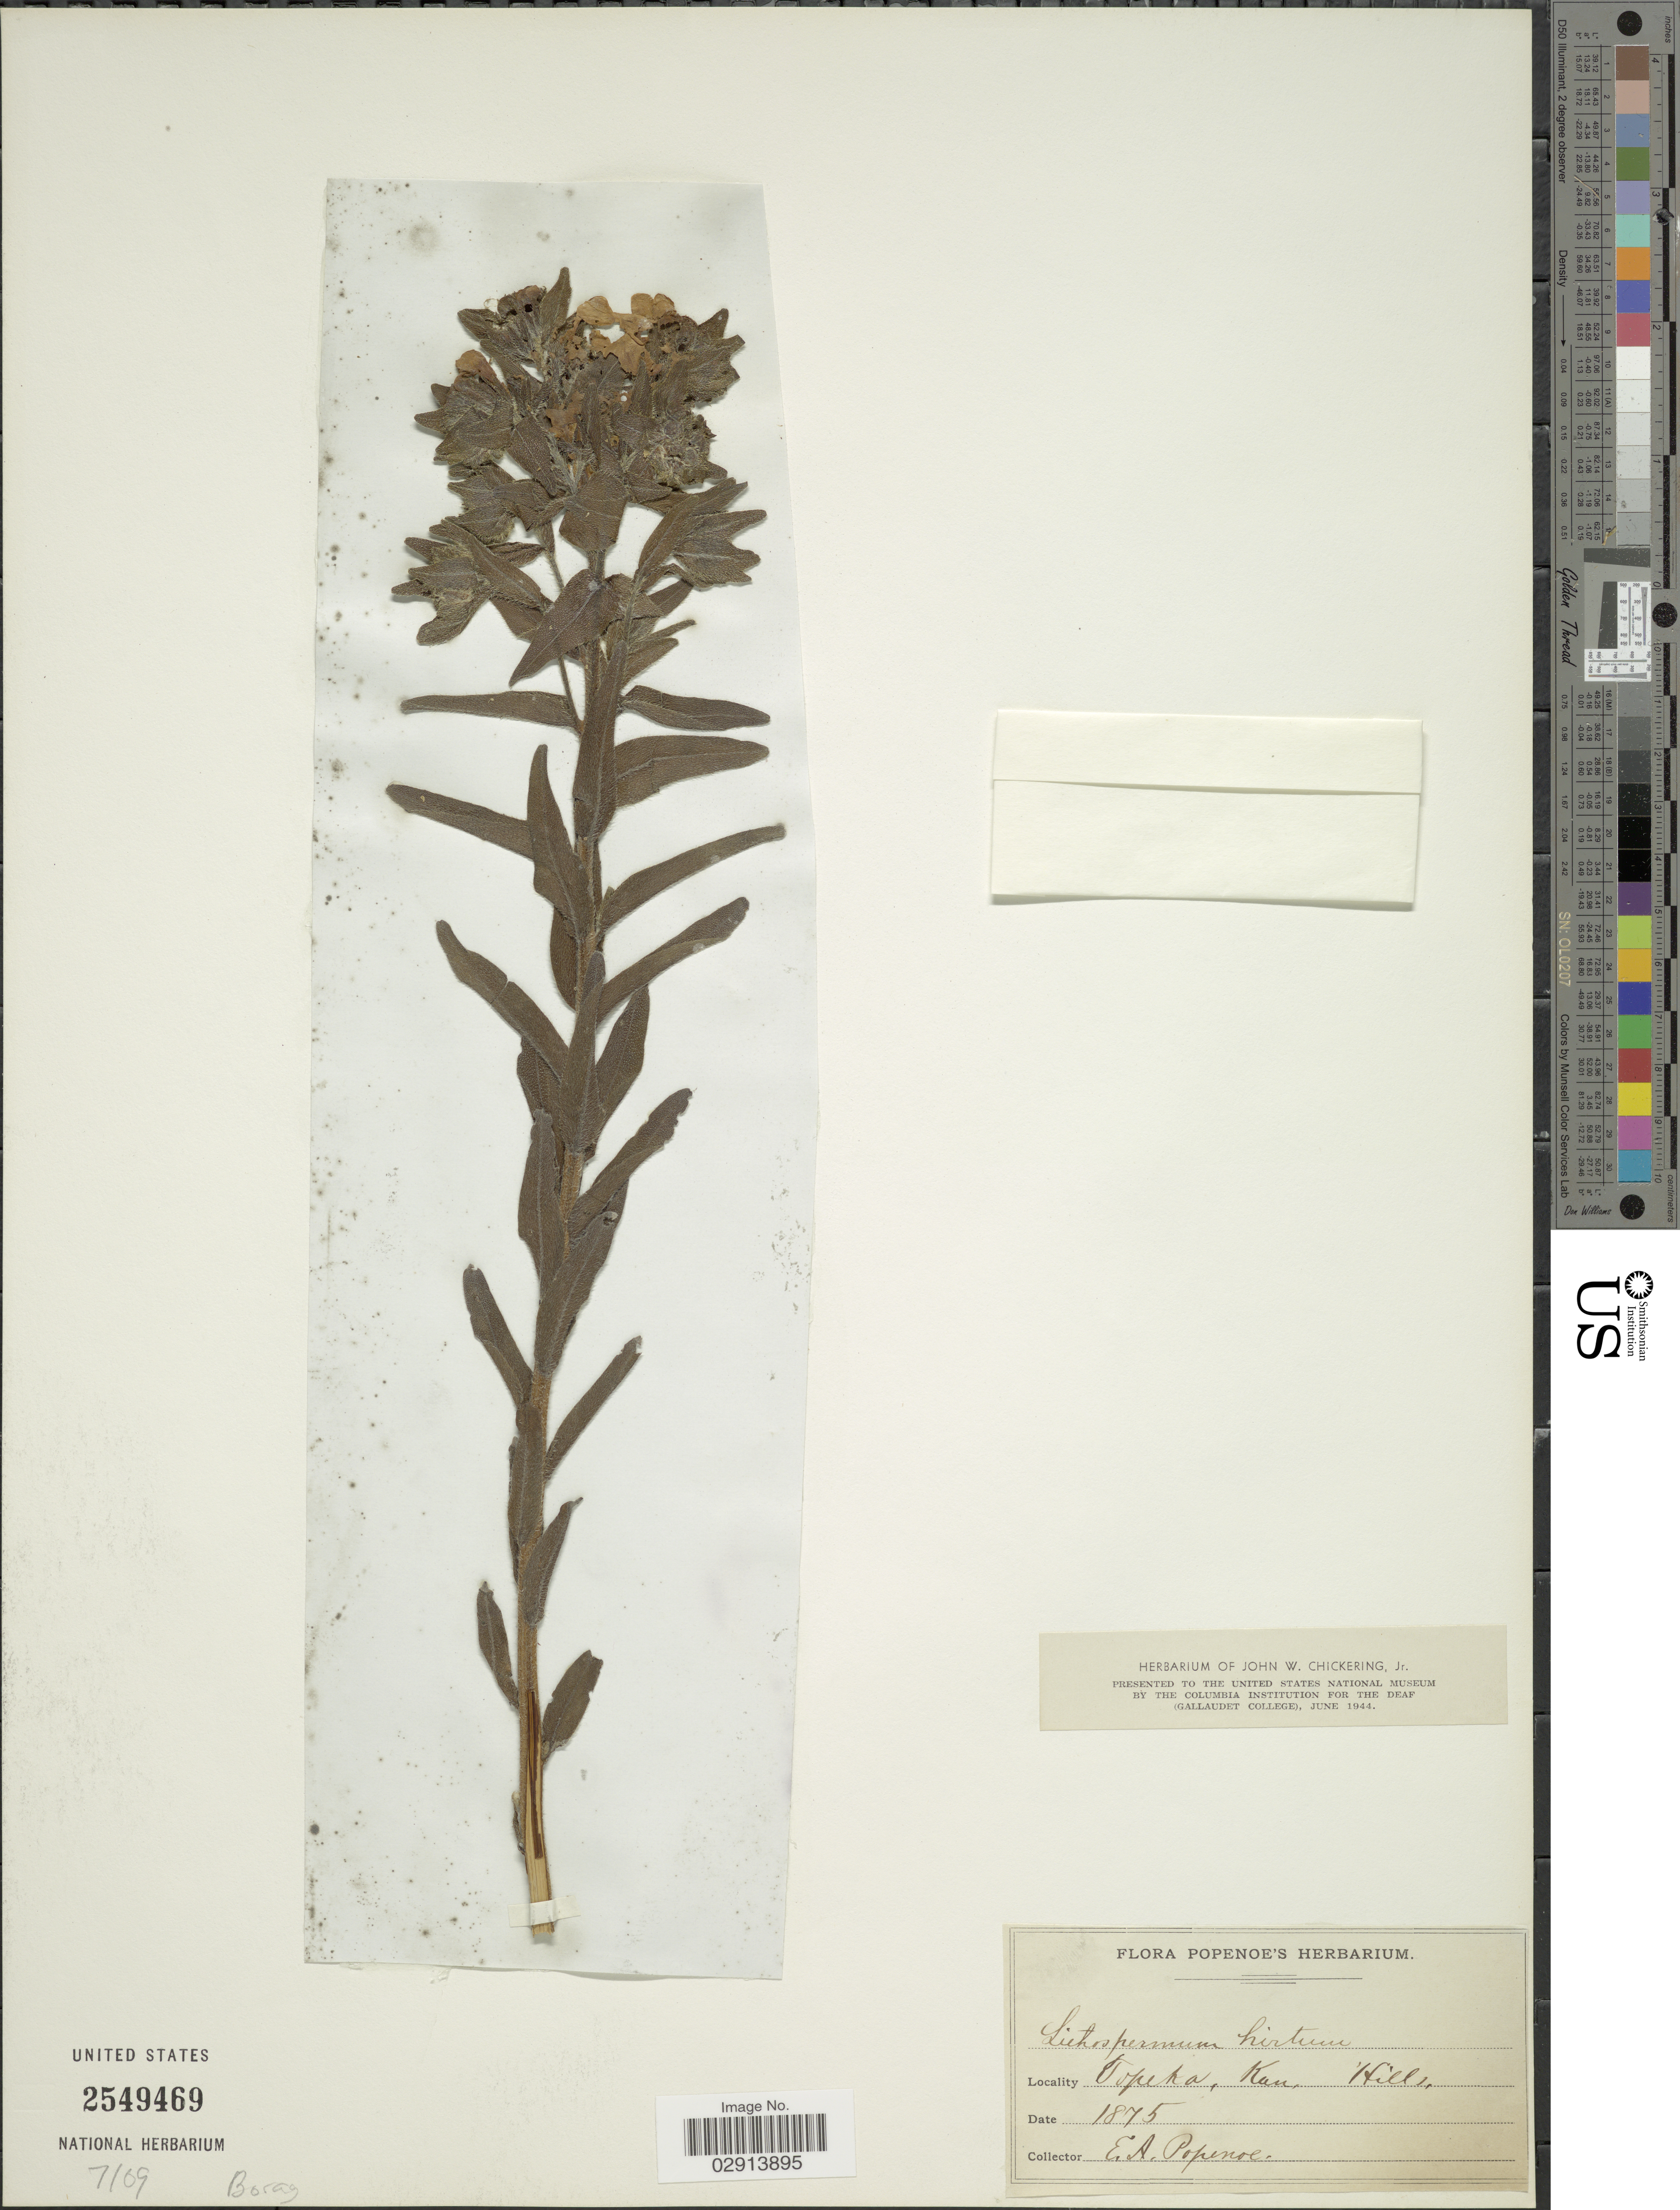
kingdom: Plantae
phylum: Tracheophyta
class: Magnoliopsida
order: Boraginales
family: Boraginaceae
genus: Lithospermum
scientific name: Lithospermum hirtum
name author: Lehm.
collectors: E. A. Popenoe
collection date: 1875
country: United States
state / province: Kansas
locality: Topeka.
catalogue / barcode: US 2549469